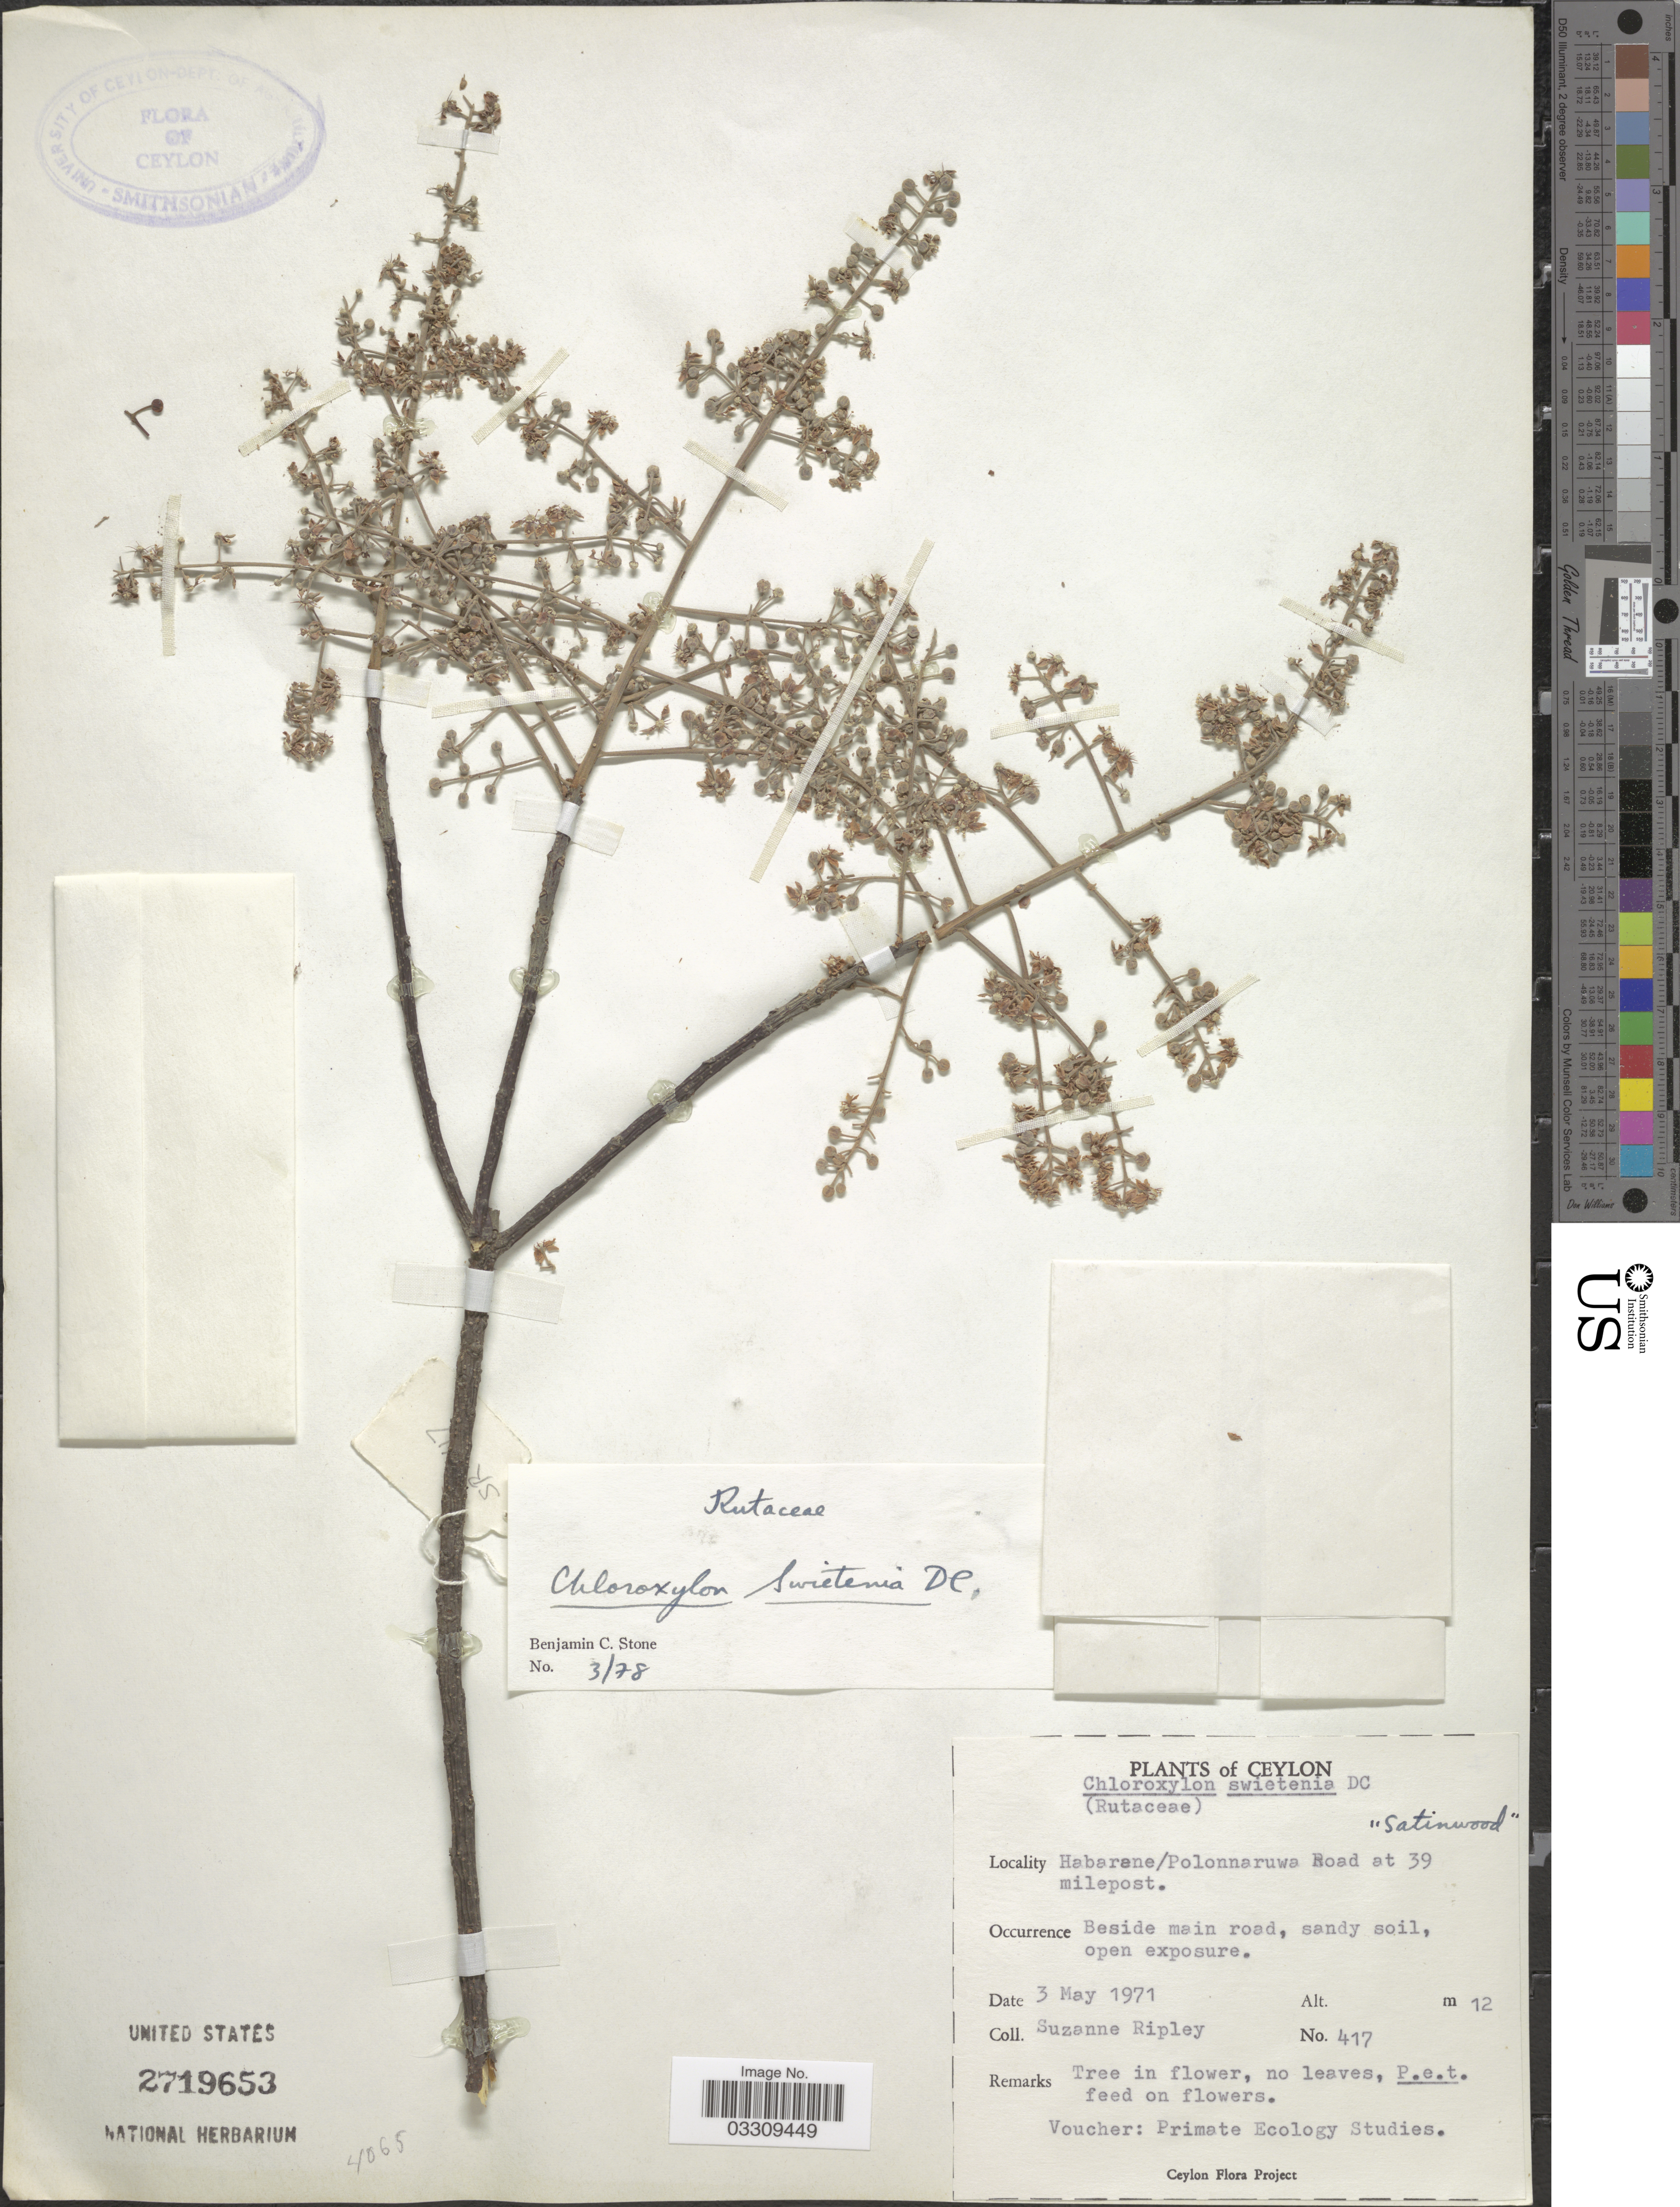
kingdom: Plantae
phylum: Tracheophyta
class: Magnoliopsida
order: Sapindales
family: Rutaceae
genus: Chloroxylon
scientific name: Chloroxylon swietenia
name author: DC.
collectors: S. Ripley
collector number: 417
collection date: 1971-05-03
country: Sri Lanka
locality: Ceylon. Habarane/Polonnaruwa Road at 39 milepost. Beside main road.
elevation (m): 12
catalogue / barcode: US 2719653